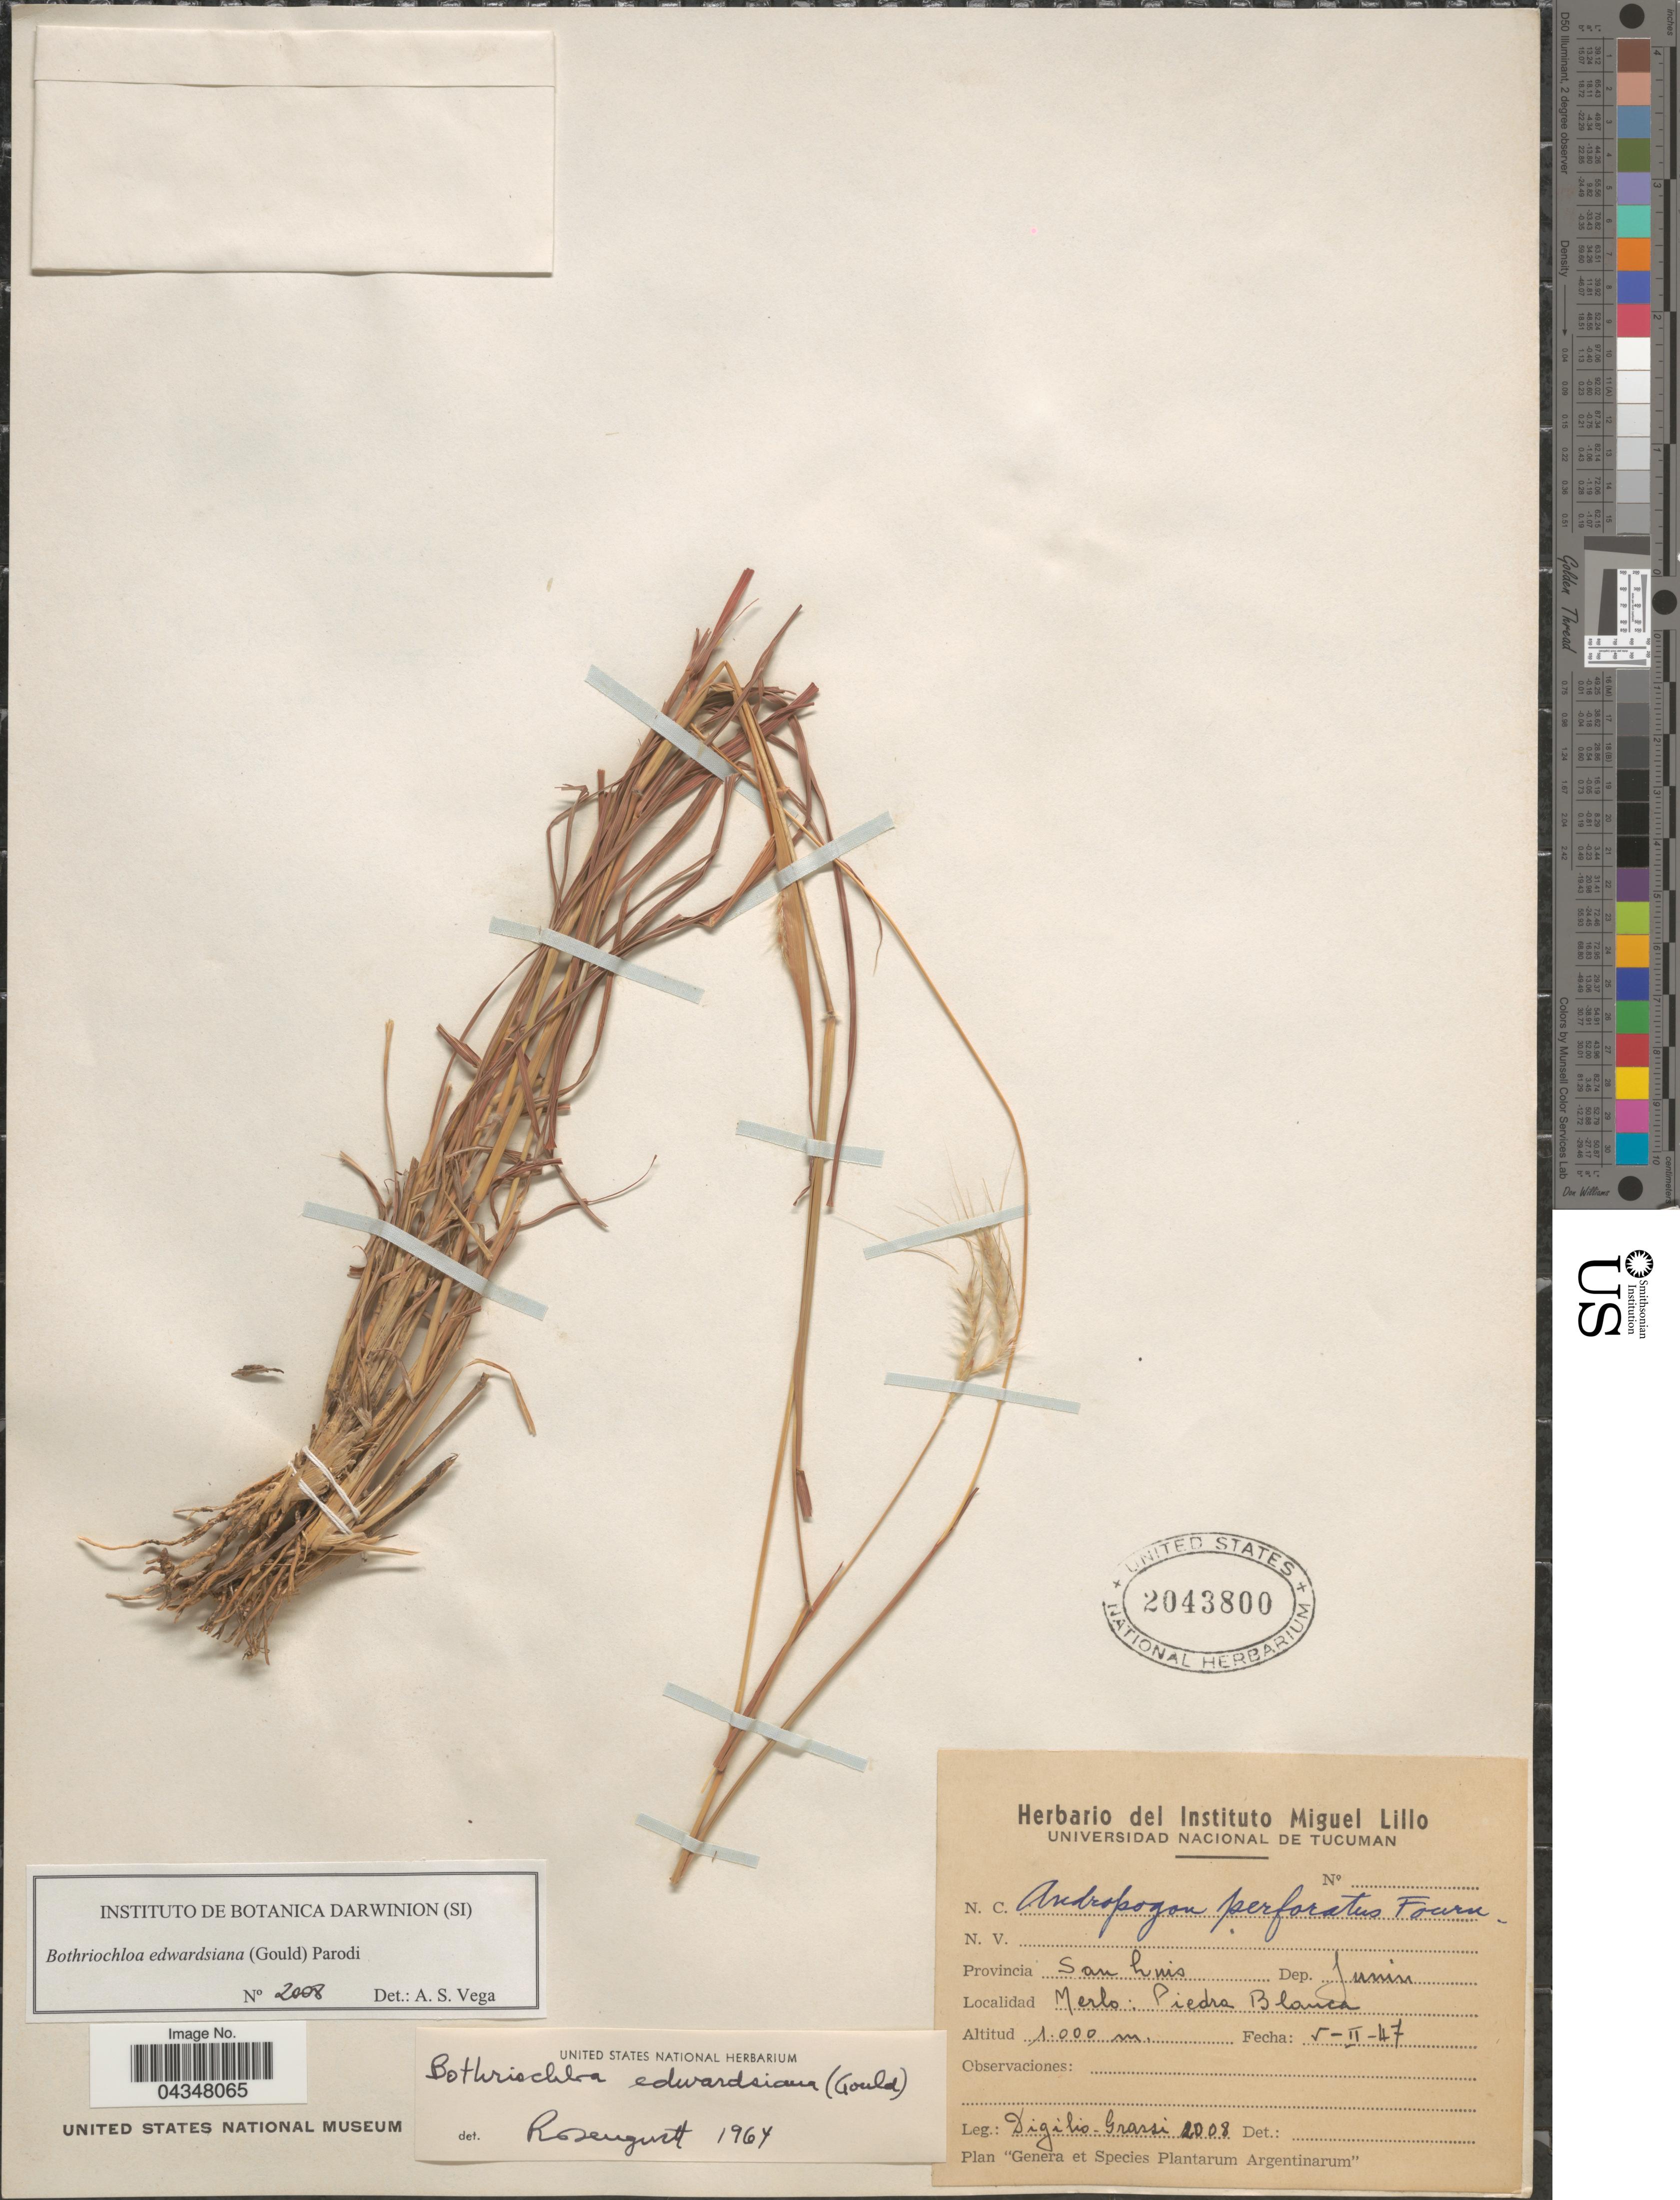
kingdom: Plantae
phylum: Tracheophyta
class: Liliopsida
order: Poales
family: Poaceae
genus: Bothriochloa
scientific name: Bothriochloa edwardsiana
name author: (Gould) Parodi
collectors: -. Digilio-Grassi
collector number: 2008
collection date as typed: Transcribed d/m/y: 5/2/47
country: Argentina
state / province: San Luis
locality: Dep. Junin. Merlo: Piedra Blanca.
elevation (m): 1000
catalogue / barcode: US 2043800